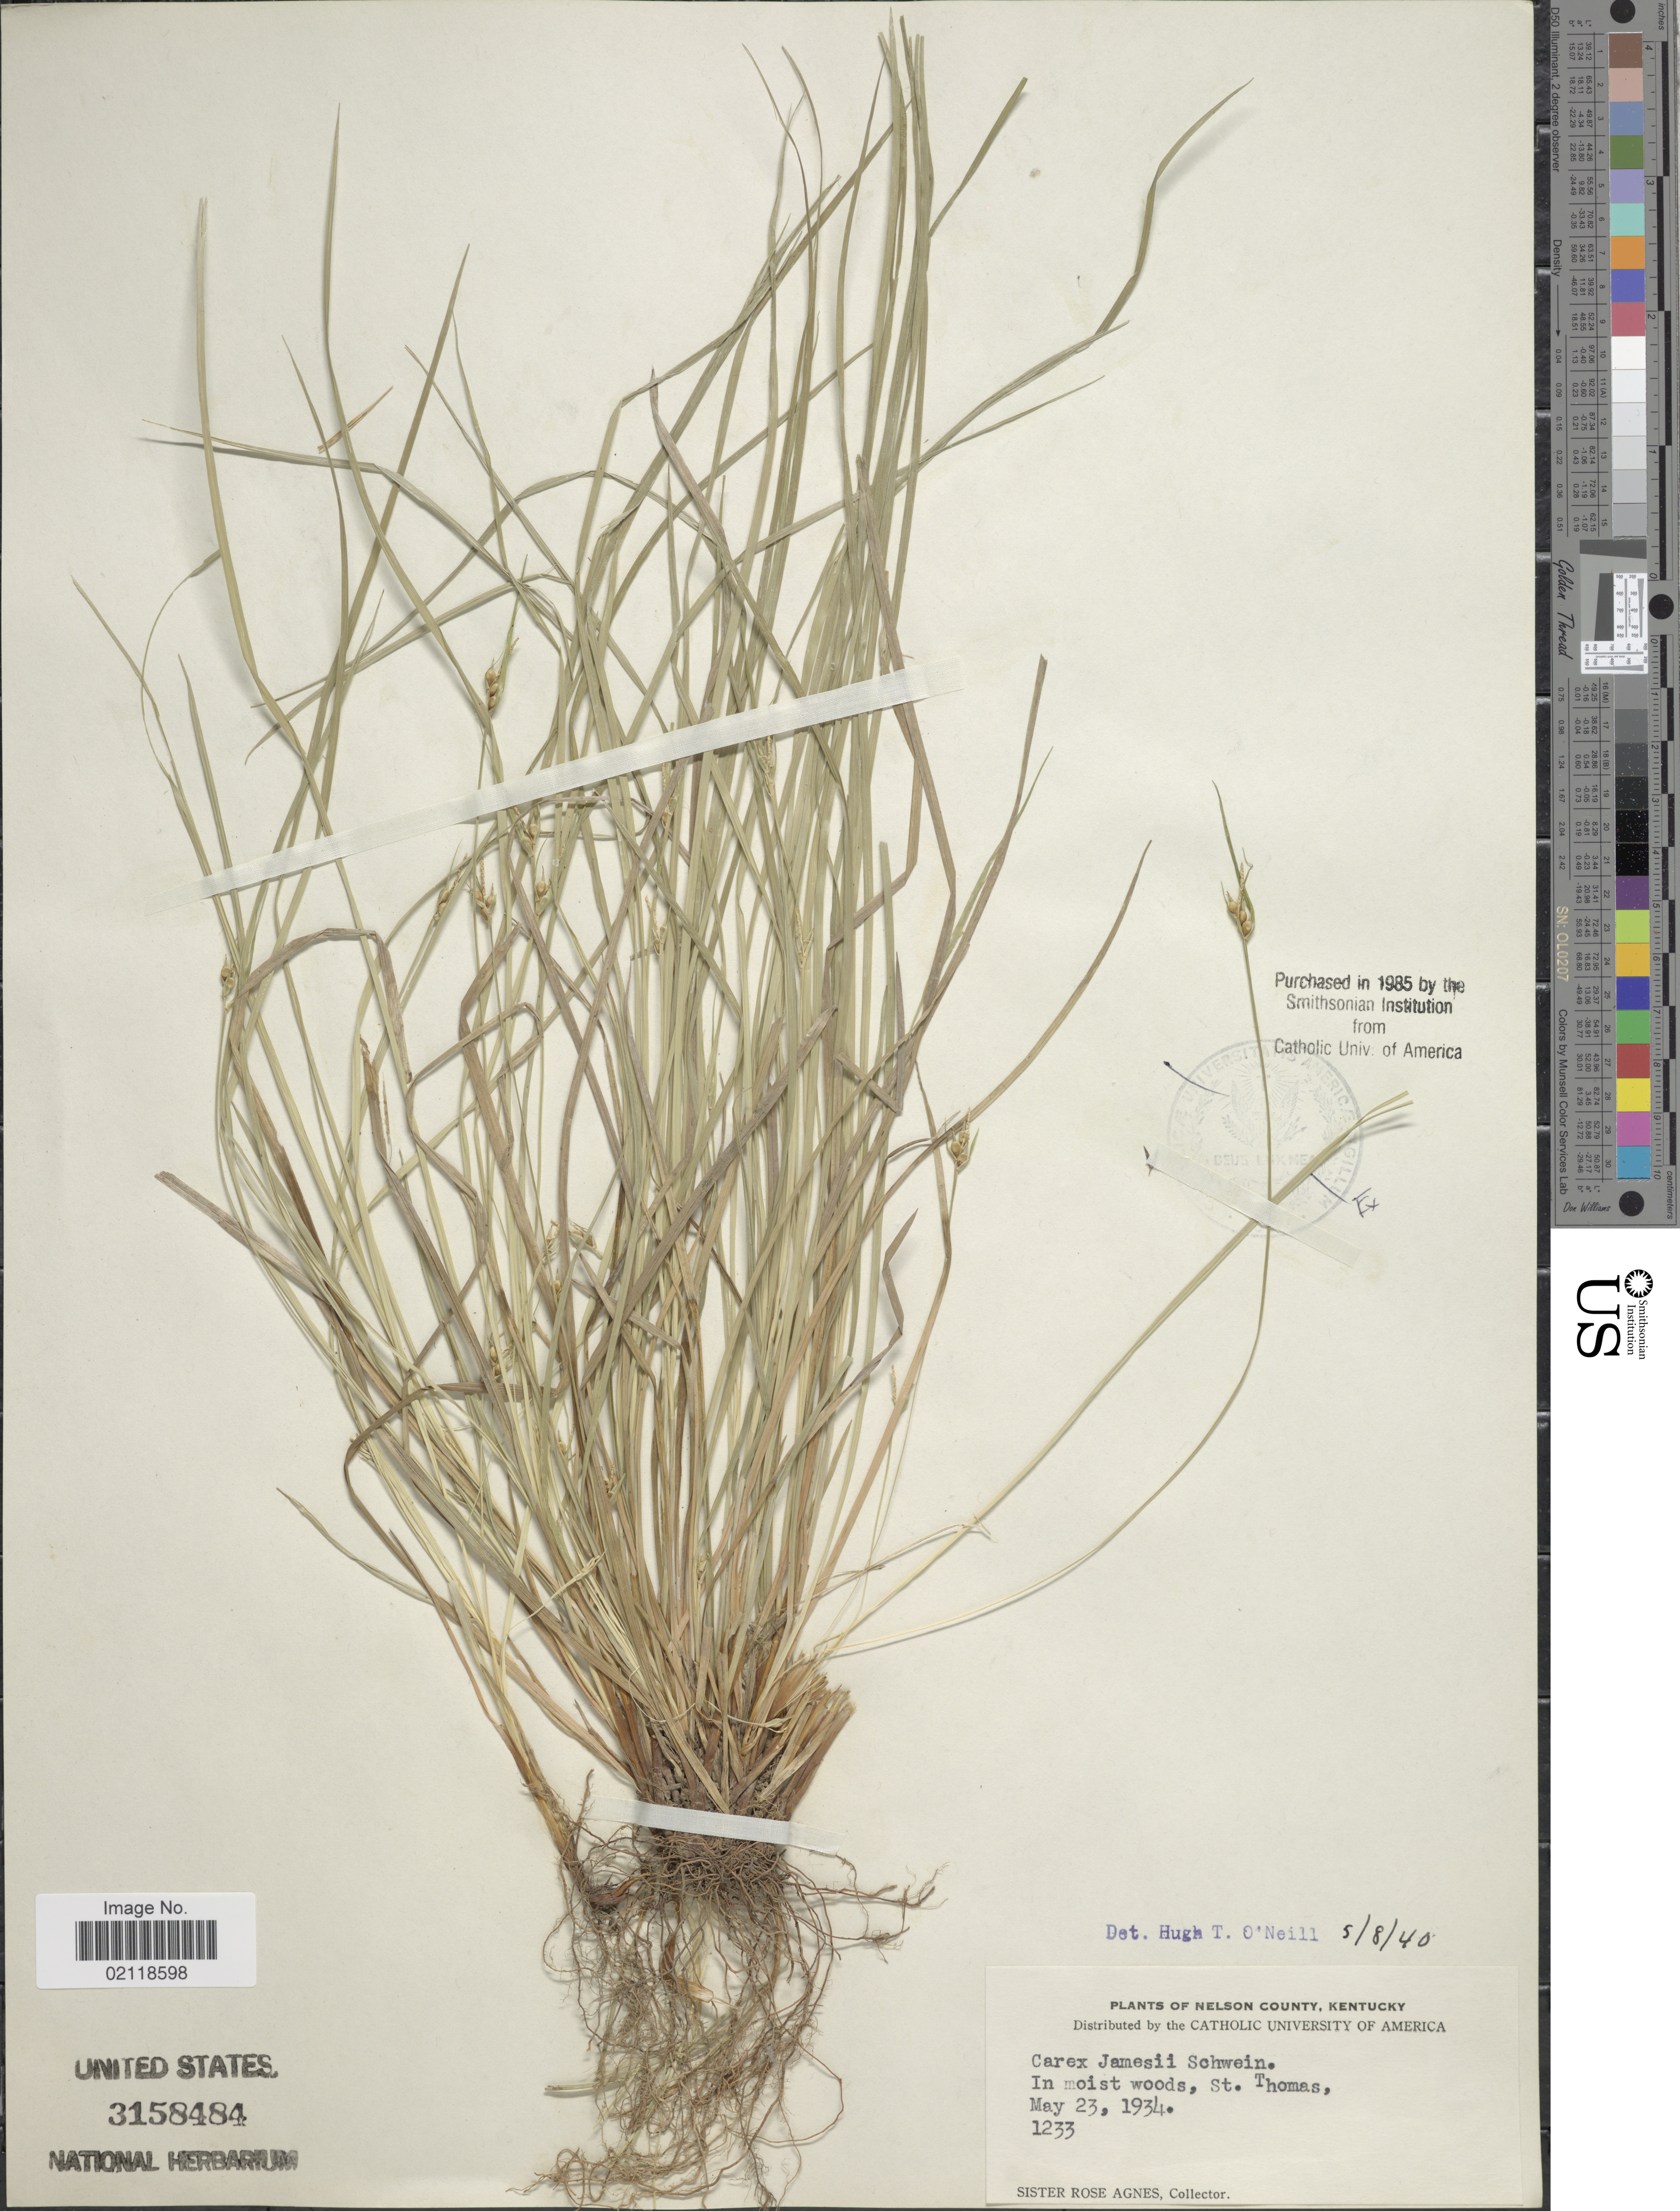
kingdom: Plantae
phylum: Tracheophyta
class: Liliopsida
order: Poales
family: Cyperaceae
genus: Carex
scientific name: Carex jamesii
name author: Schwein.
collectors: Sister Rose Agnes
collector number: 1233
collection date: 1934-05-23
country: United States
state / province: Kentucky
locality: Nelson County, in moist woods, St. Thomas.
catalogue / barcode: US 3158484